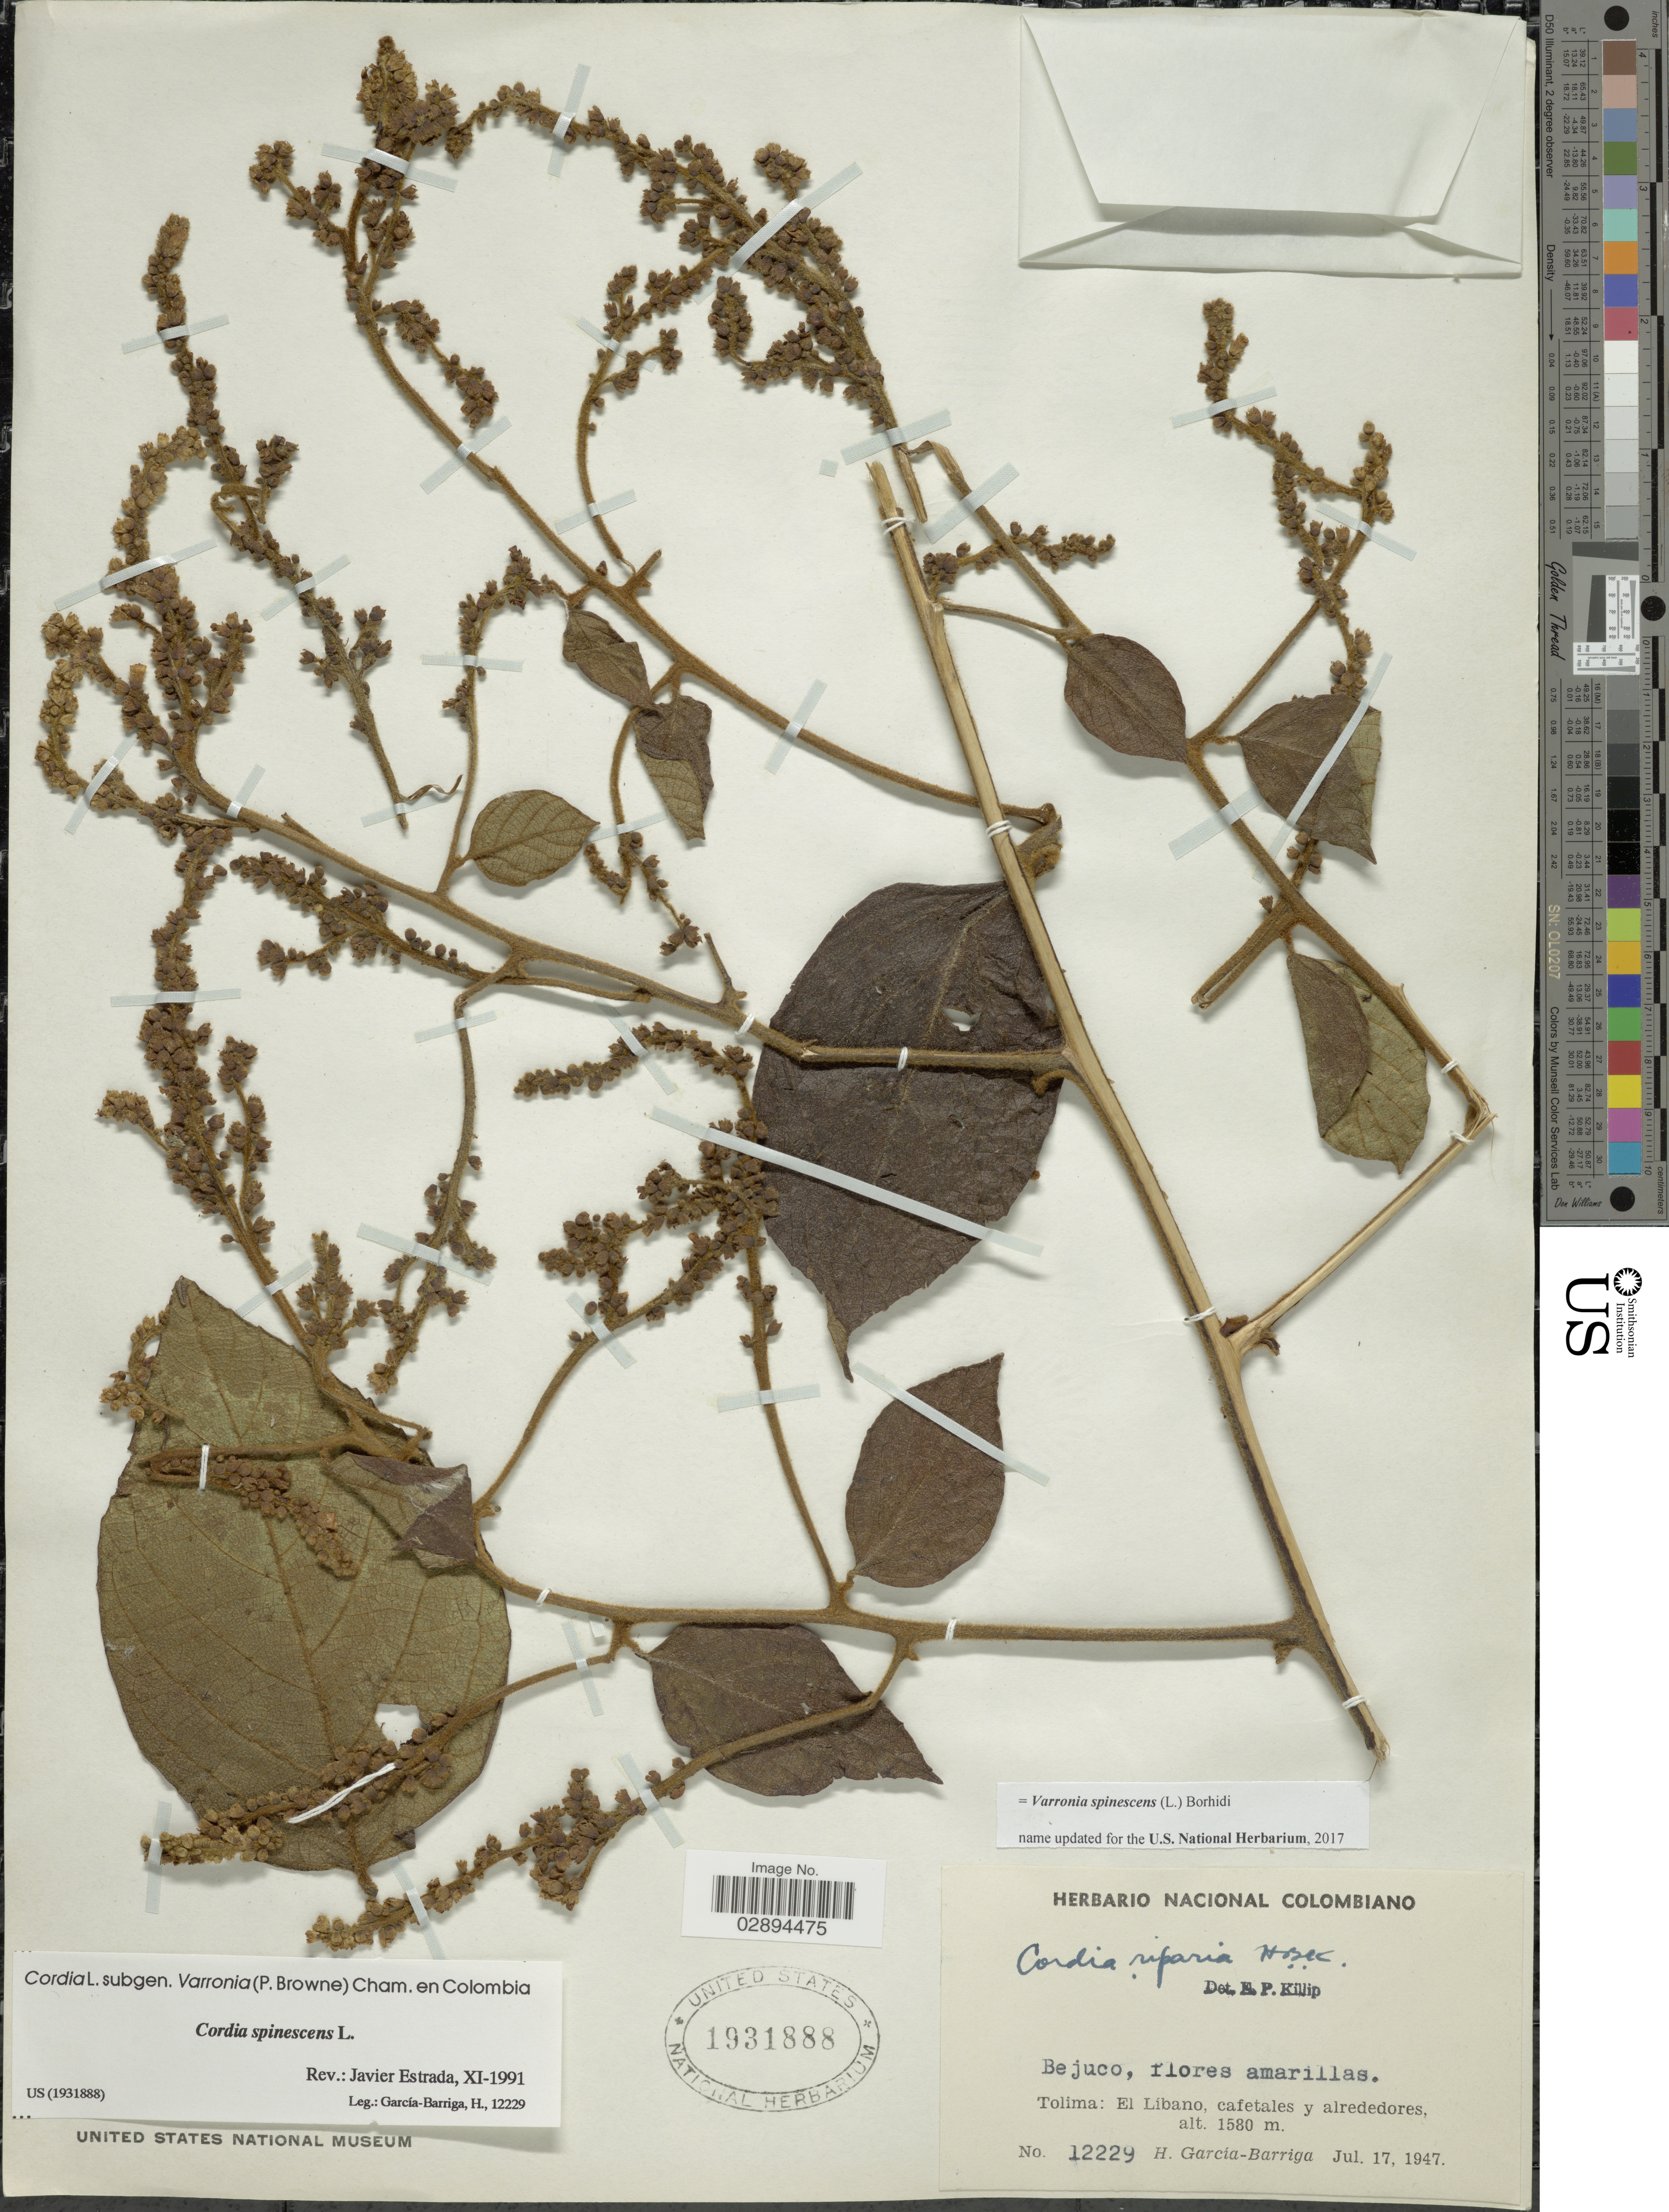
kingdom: Plantae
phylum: Tracheophyta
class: Magnoliopsida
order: Boraginales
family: Cordiaceae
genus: Varronia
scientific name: Varronia spinescens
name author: (L.) Borhidi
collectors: H. García Barriga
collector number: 12229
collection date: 1947-07-17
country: Colombia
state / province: Tolima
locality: Tolima: El Líbano, cafetales y alrededores.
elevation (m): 1580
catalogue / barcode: US 1931888